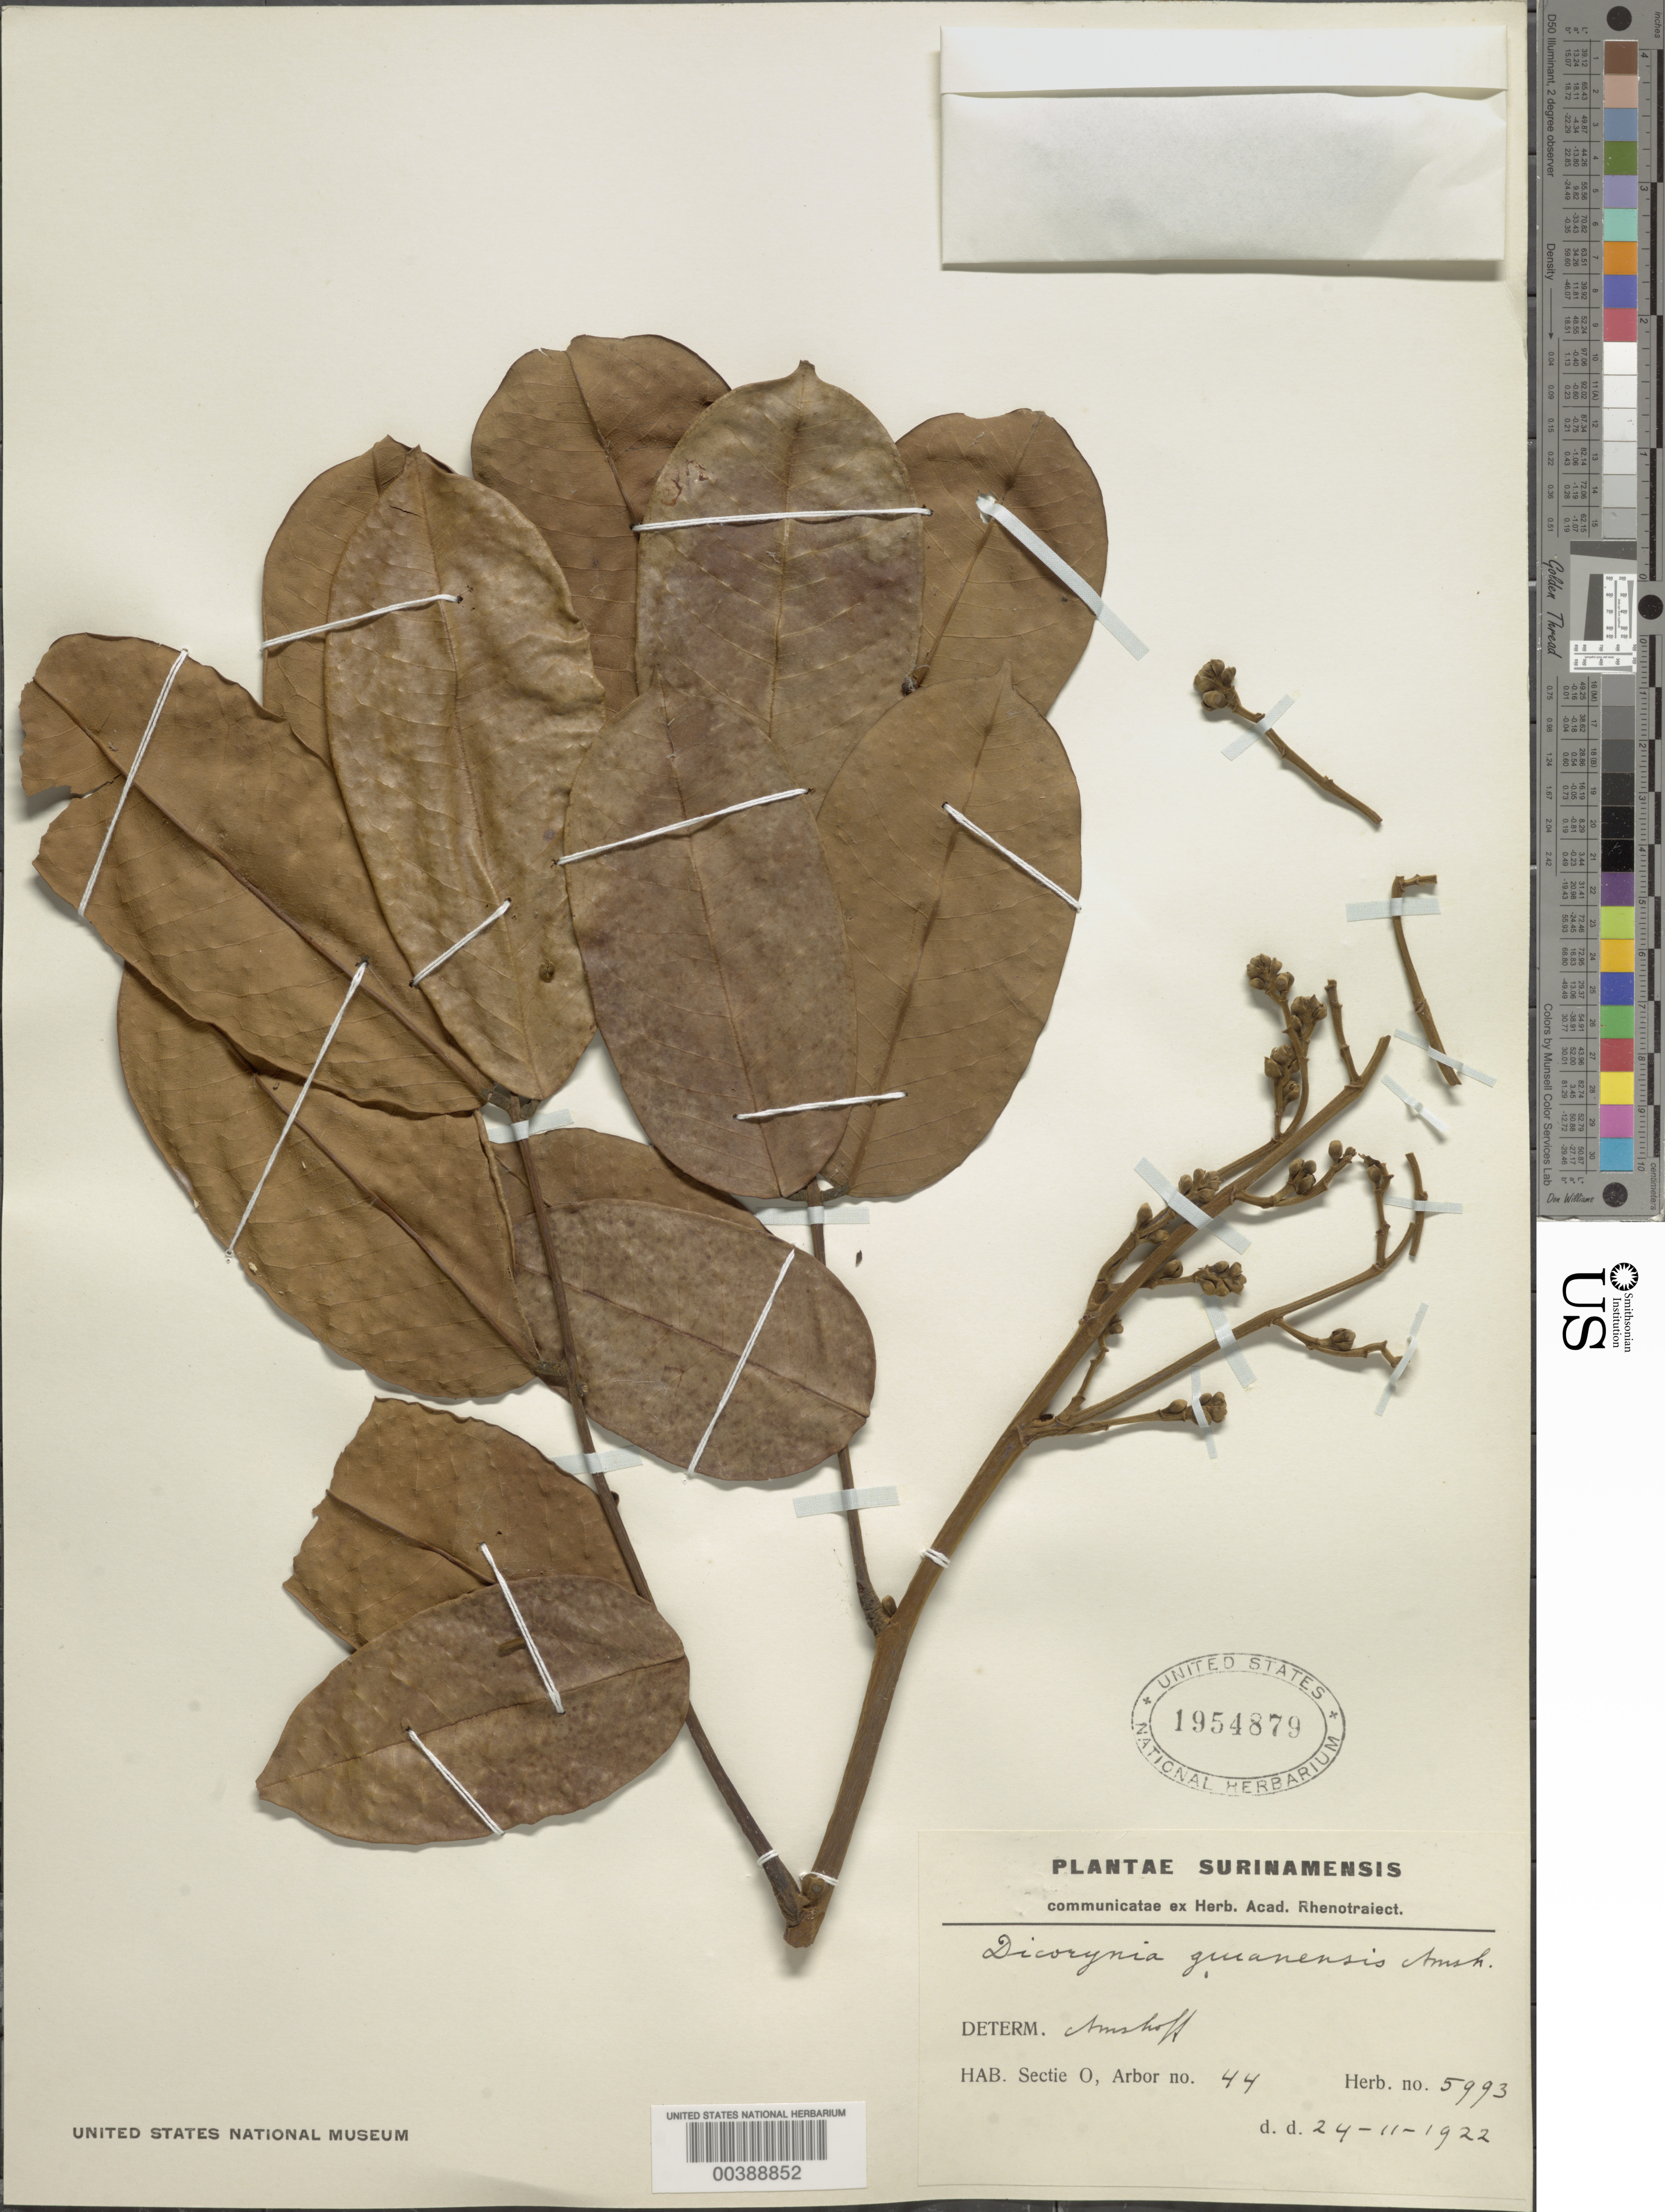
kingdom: Plantae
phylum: Tracheophyta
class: Magnoliopsida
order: Fabales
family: Fabaceae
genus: Dicorynia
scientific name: Dicorynia guianensis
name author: Amshoff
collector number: Herb No. 5993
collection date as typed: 24 Nov 1922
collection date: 1922-11-24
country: Suriname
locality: Sectie o, arbor no. 44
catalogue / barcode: US 1954879